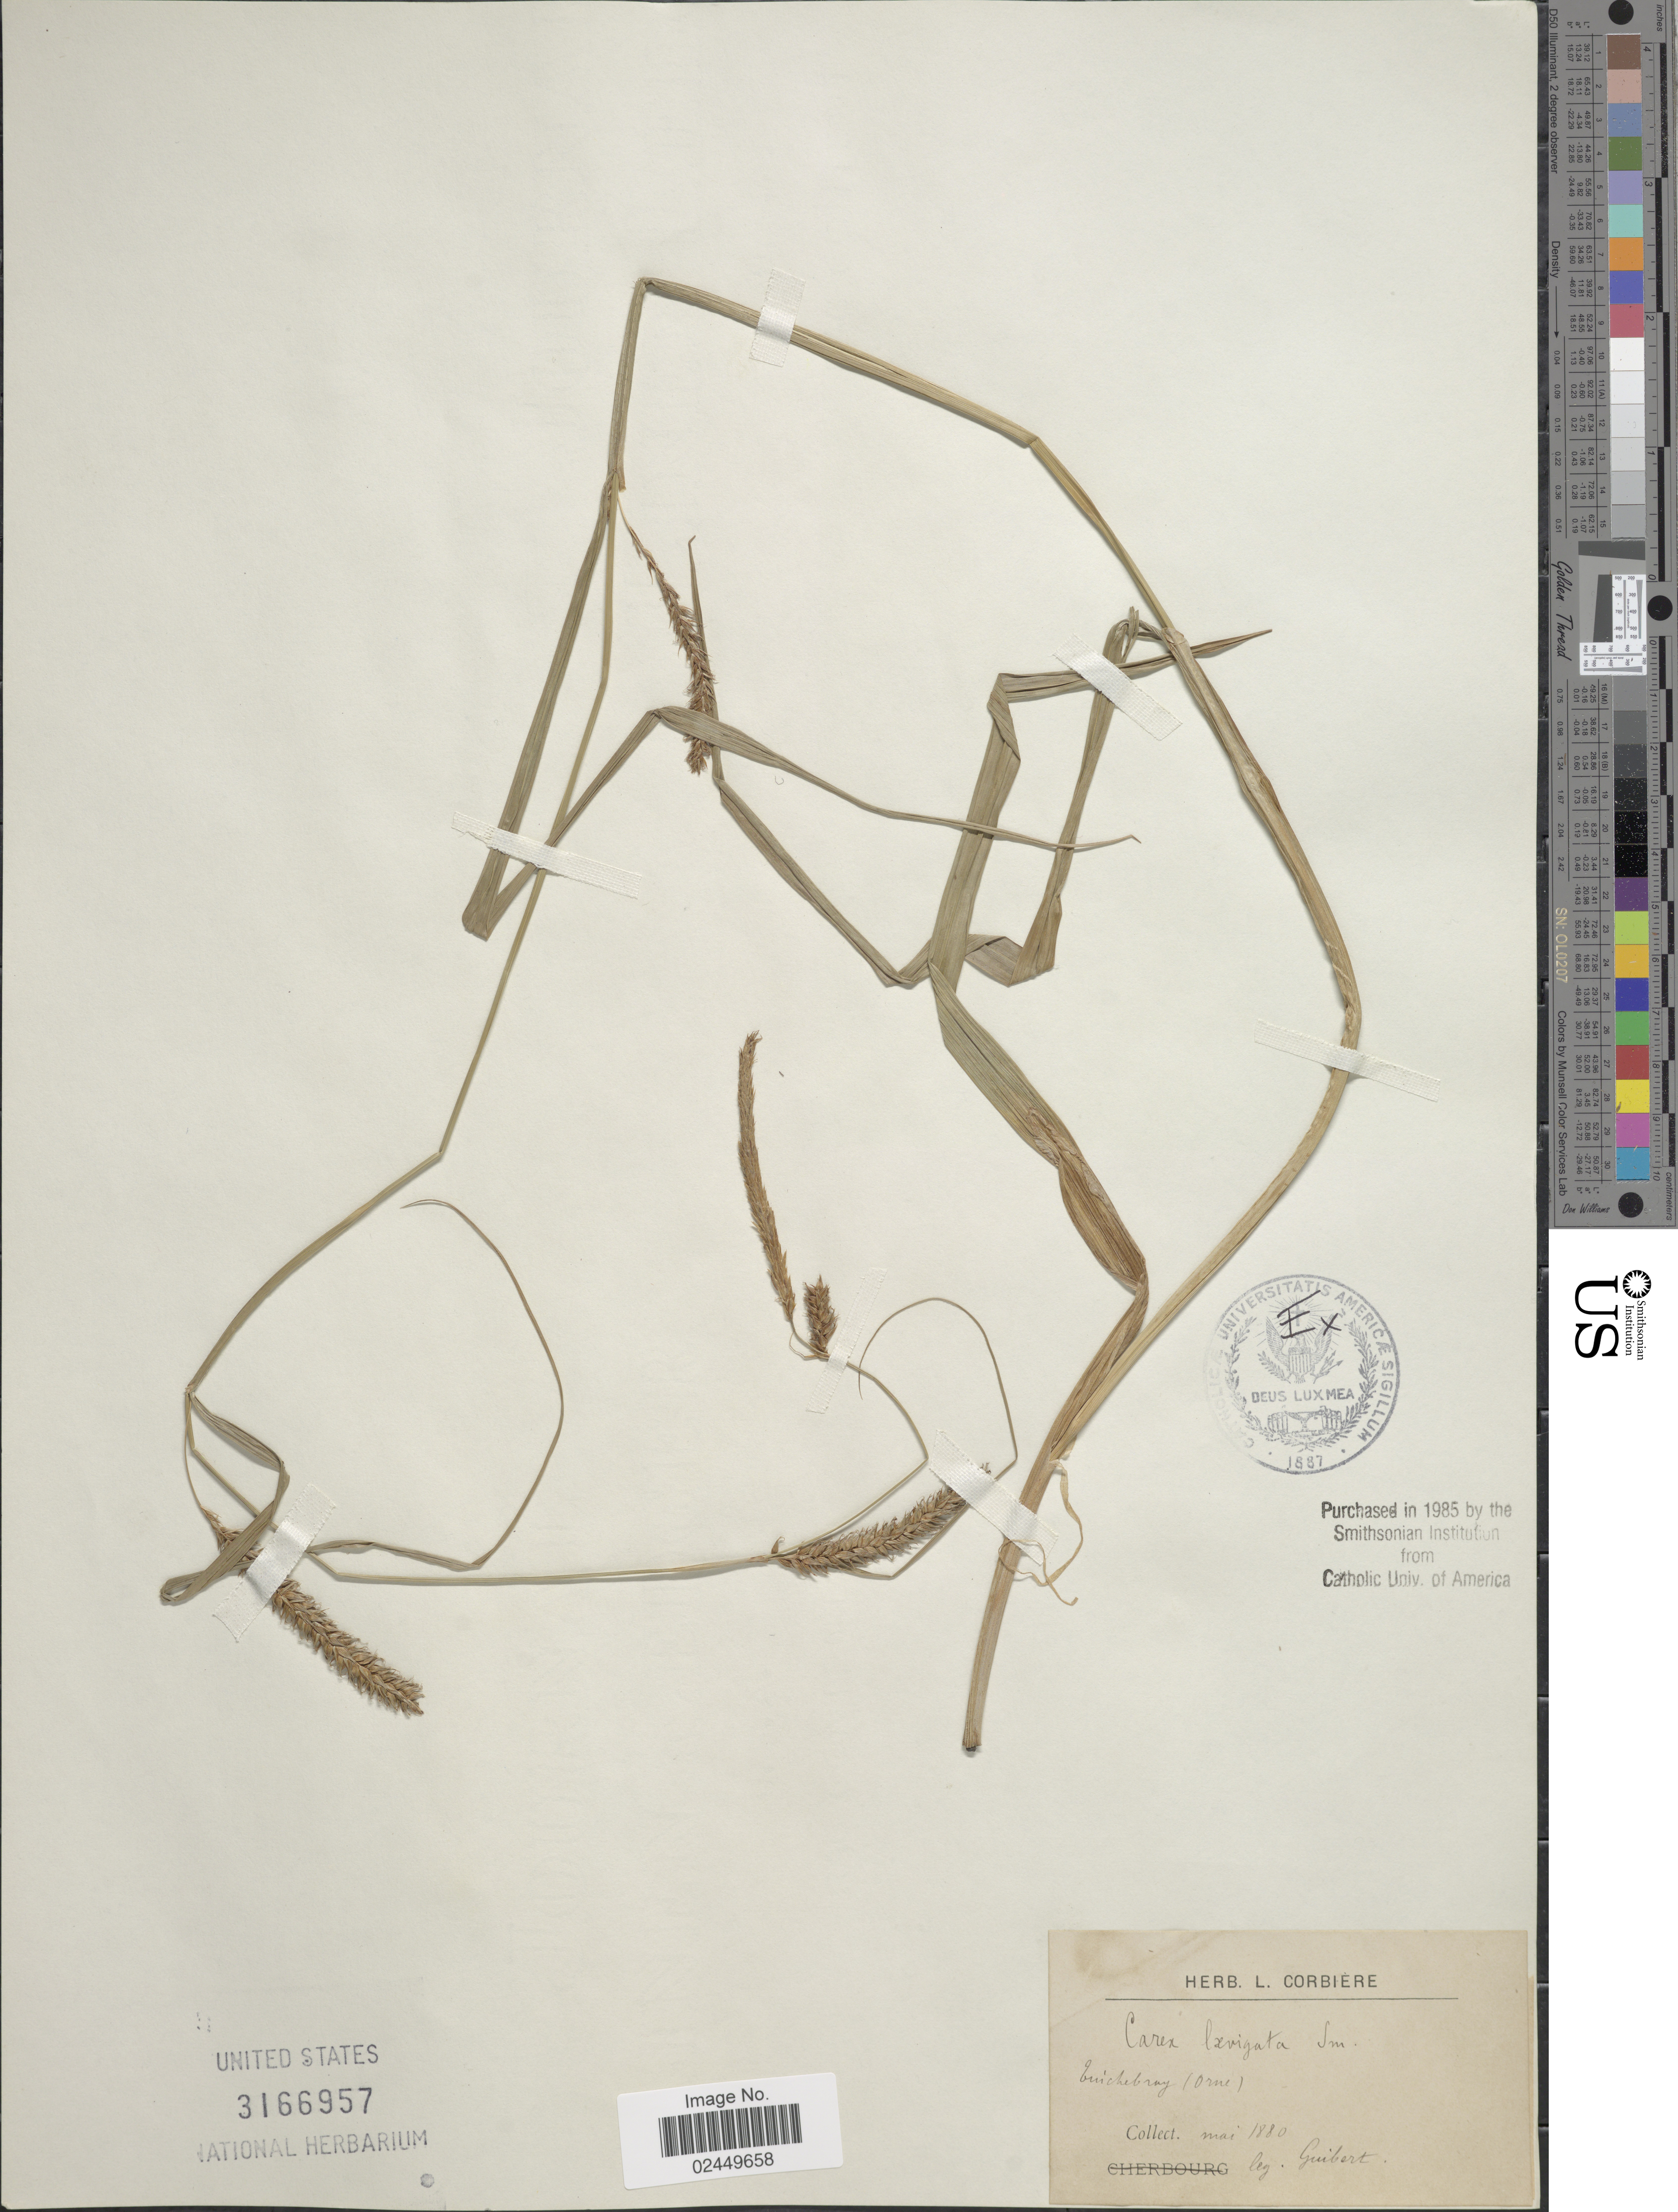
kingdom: Plantae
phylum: Tracheophyta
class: Liliopsida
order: Poales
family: Cyperaceae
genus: Carex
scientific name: Carex helodes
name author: Link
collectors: Guibert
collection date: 1880-05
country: France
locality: Tuichebray (Orne)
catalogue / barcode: US 3166957